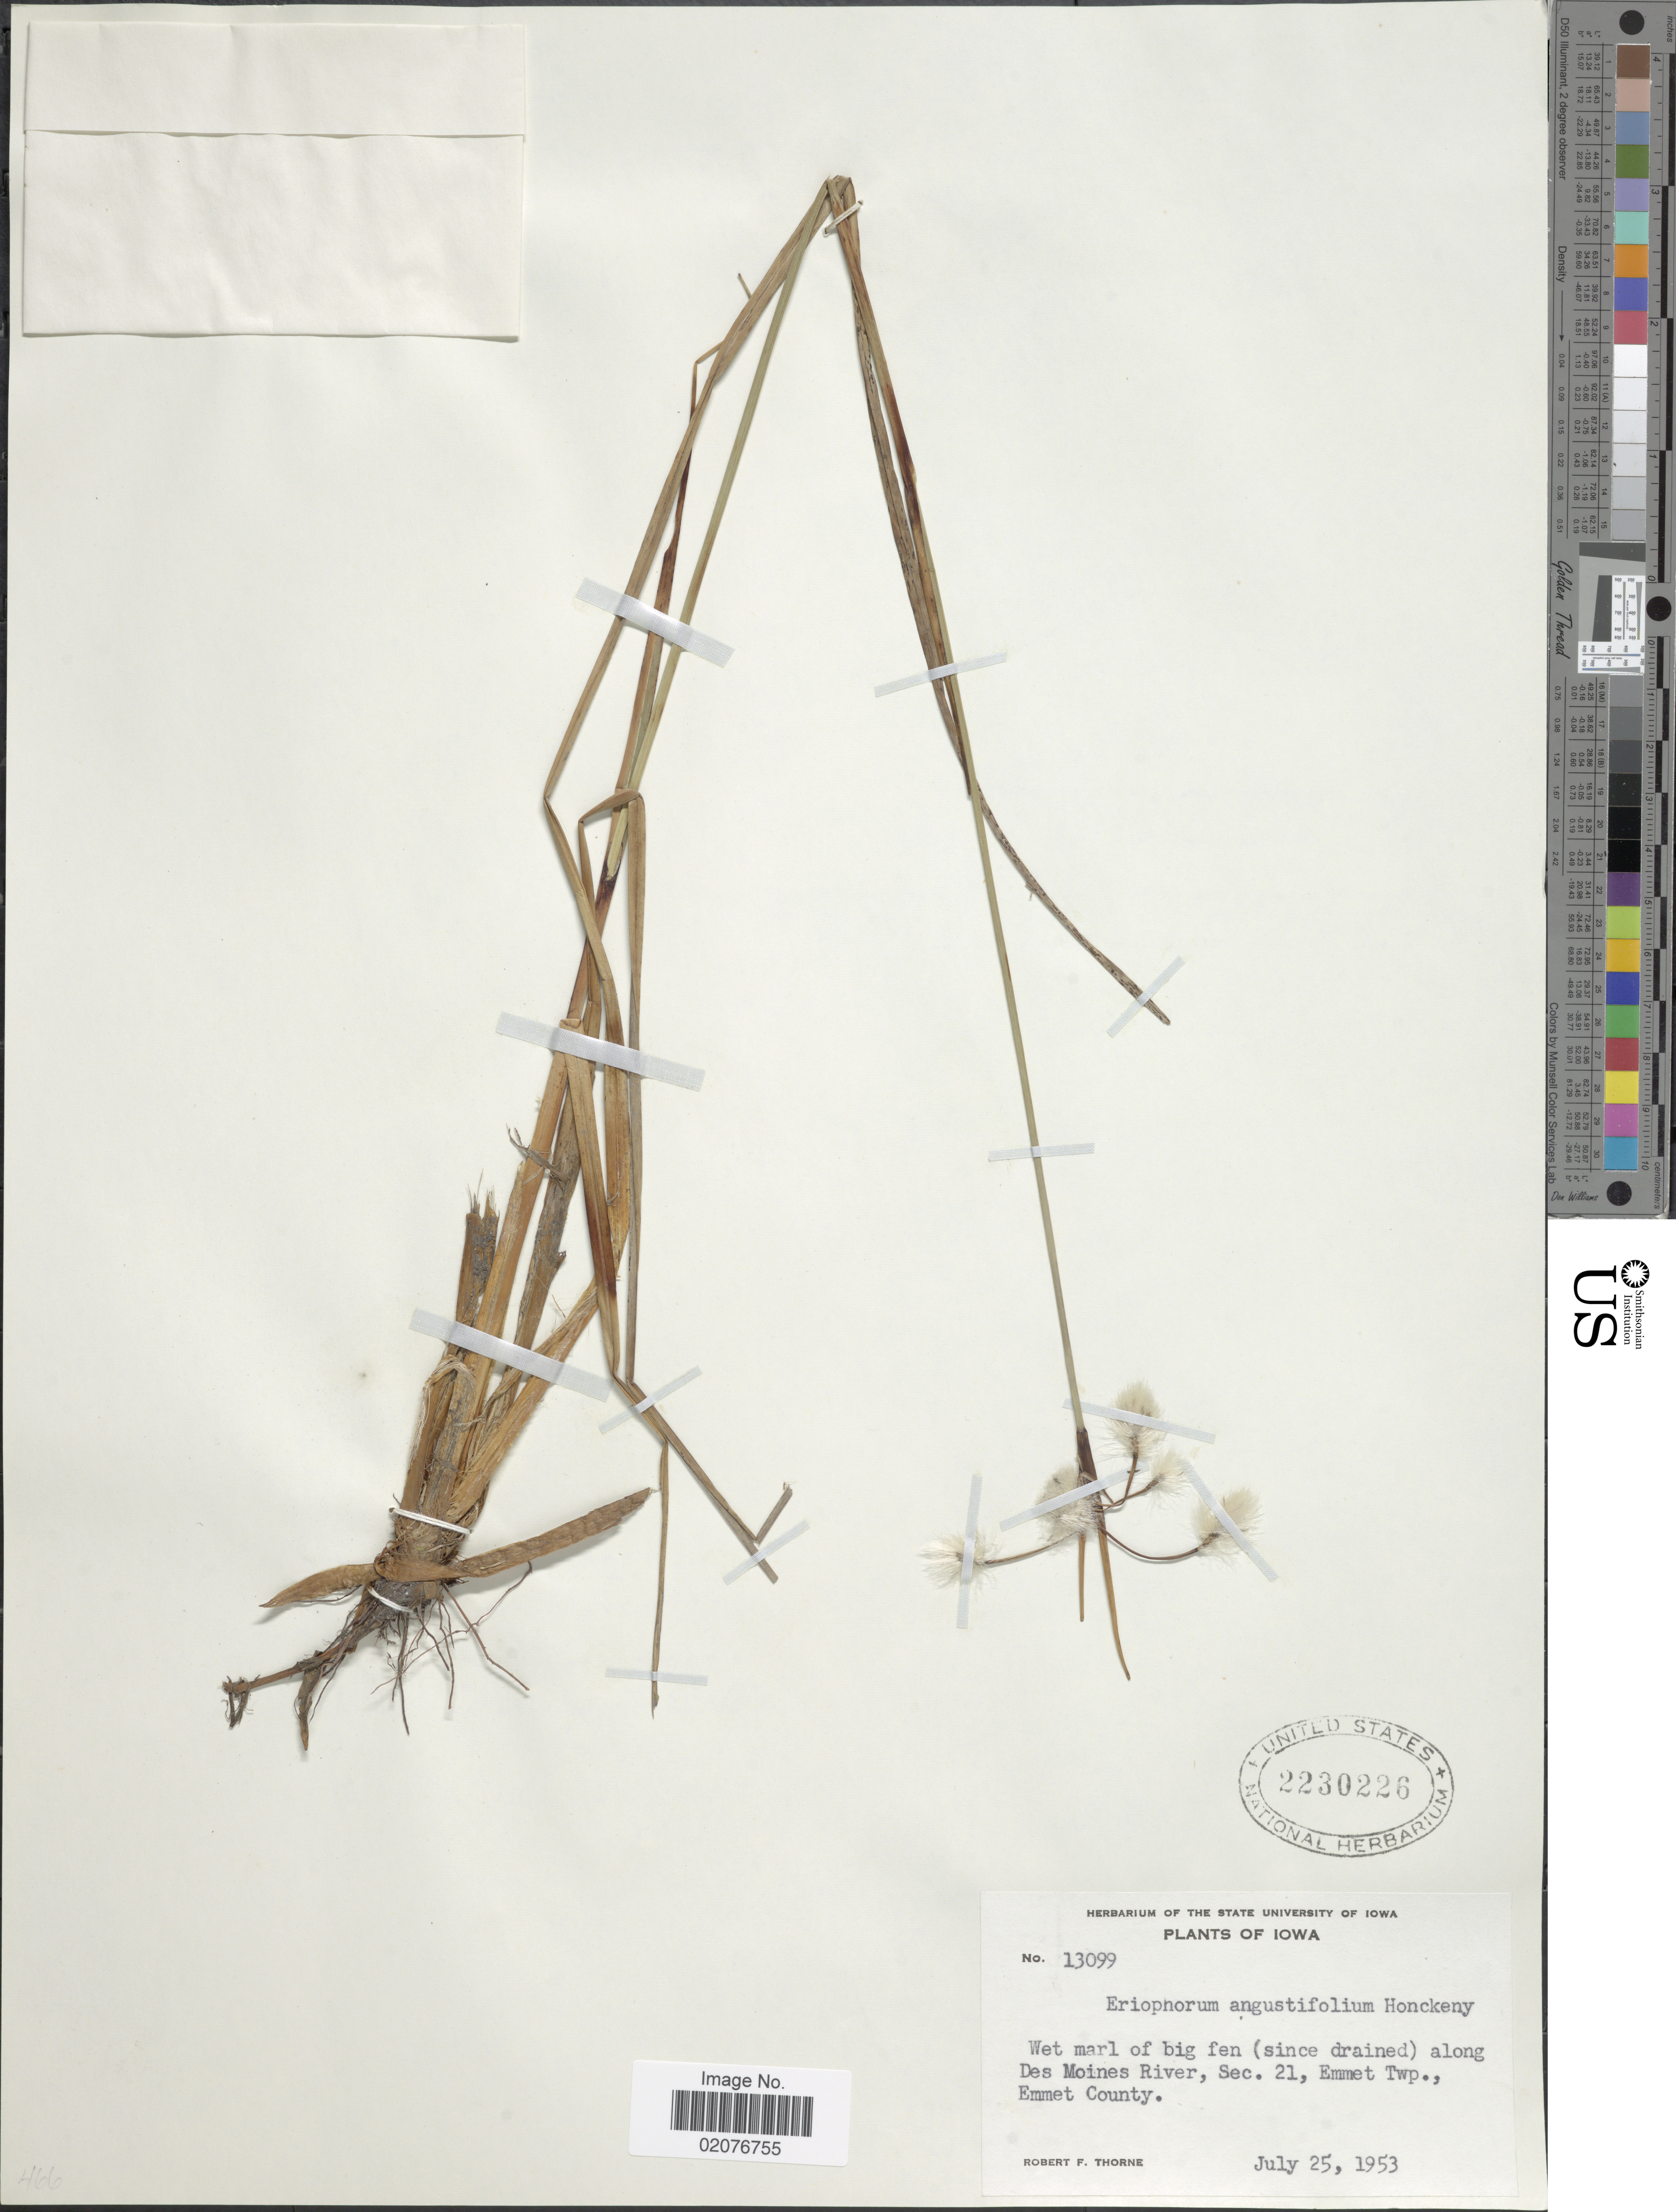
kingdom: Plantae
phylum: Tracheophyta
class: Liliopsida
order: Poales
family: Cyperaceae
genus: Eriophorum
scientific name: Eriophorum angustifolium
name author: Honck.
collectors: R. F. Thorne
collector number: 13099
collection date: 1953-07-25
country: United States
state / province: Iowa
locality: Wet marl of big fen (since drained) along Ded Moines River, Sec. 21, Emmet Twp., Emmet County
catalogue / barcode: US 2230226